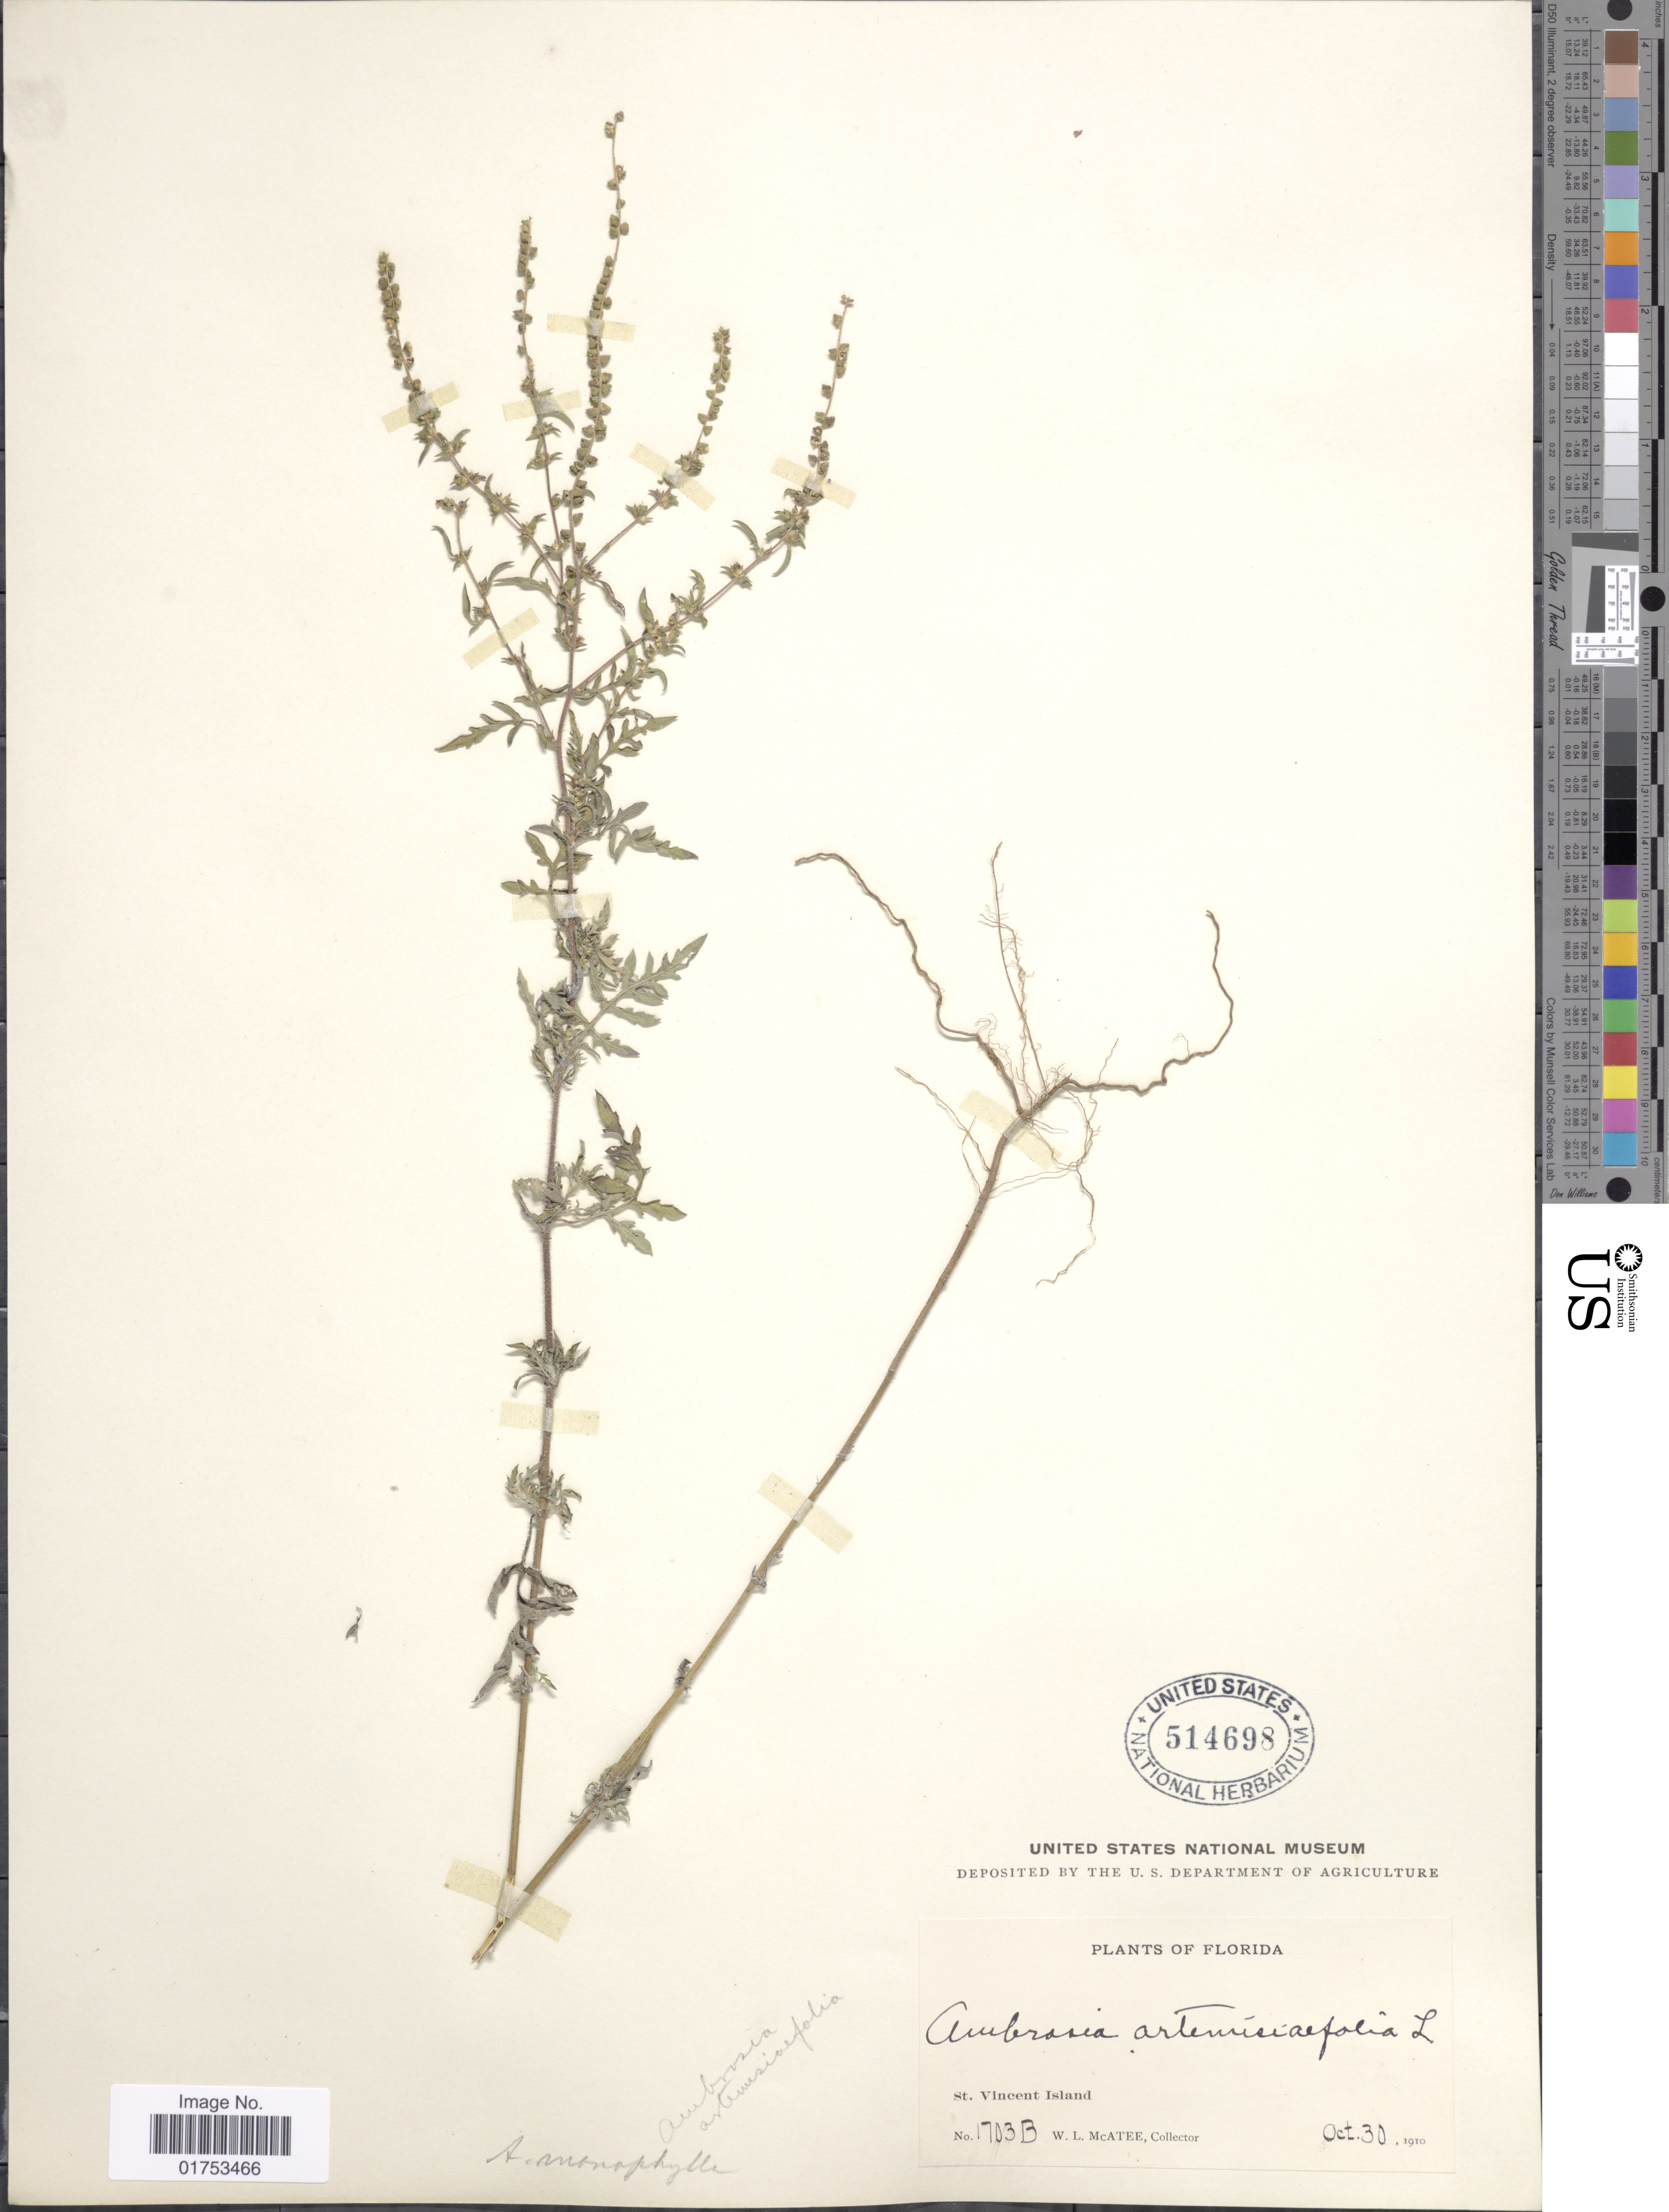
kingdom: Plantae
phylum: Tracheophyta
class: Magnoliopsida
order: Asterales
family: Asteraceae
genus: Ambrosia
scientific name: Ambrosia monophylla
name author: (Walter) Rydb.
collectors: W. McAtee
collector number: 1703B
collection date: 1910-10-30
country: United States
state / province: Florida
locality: St. Vincent Island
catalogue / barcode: US 514698